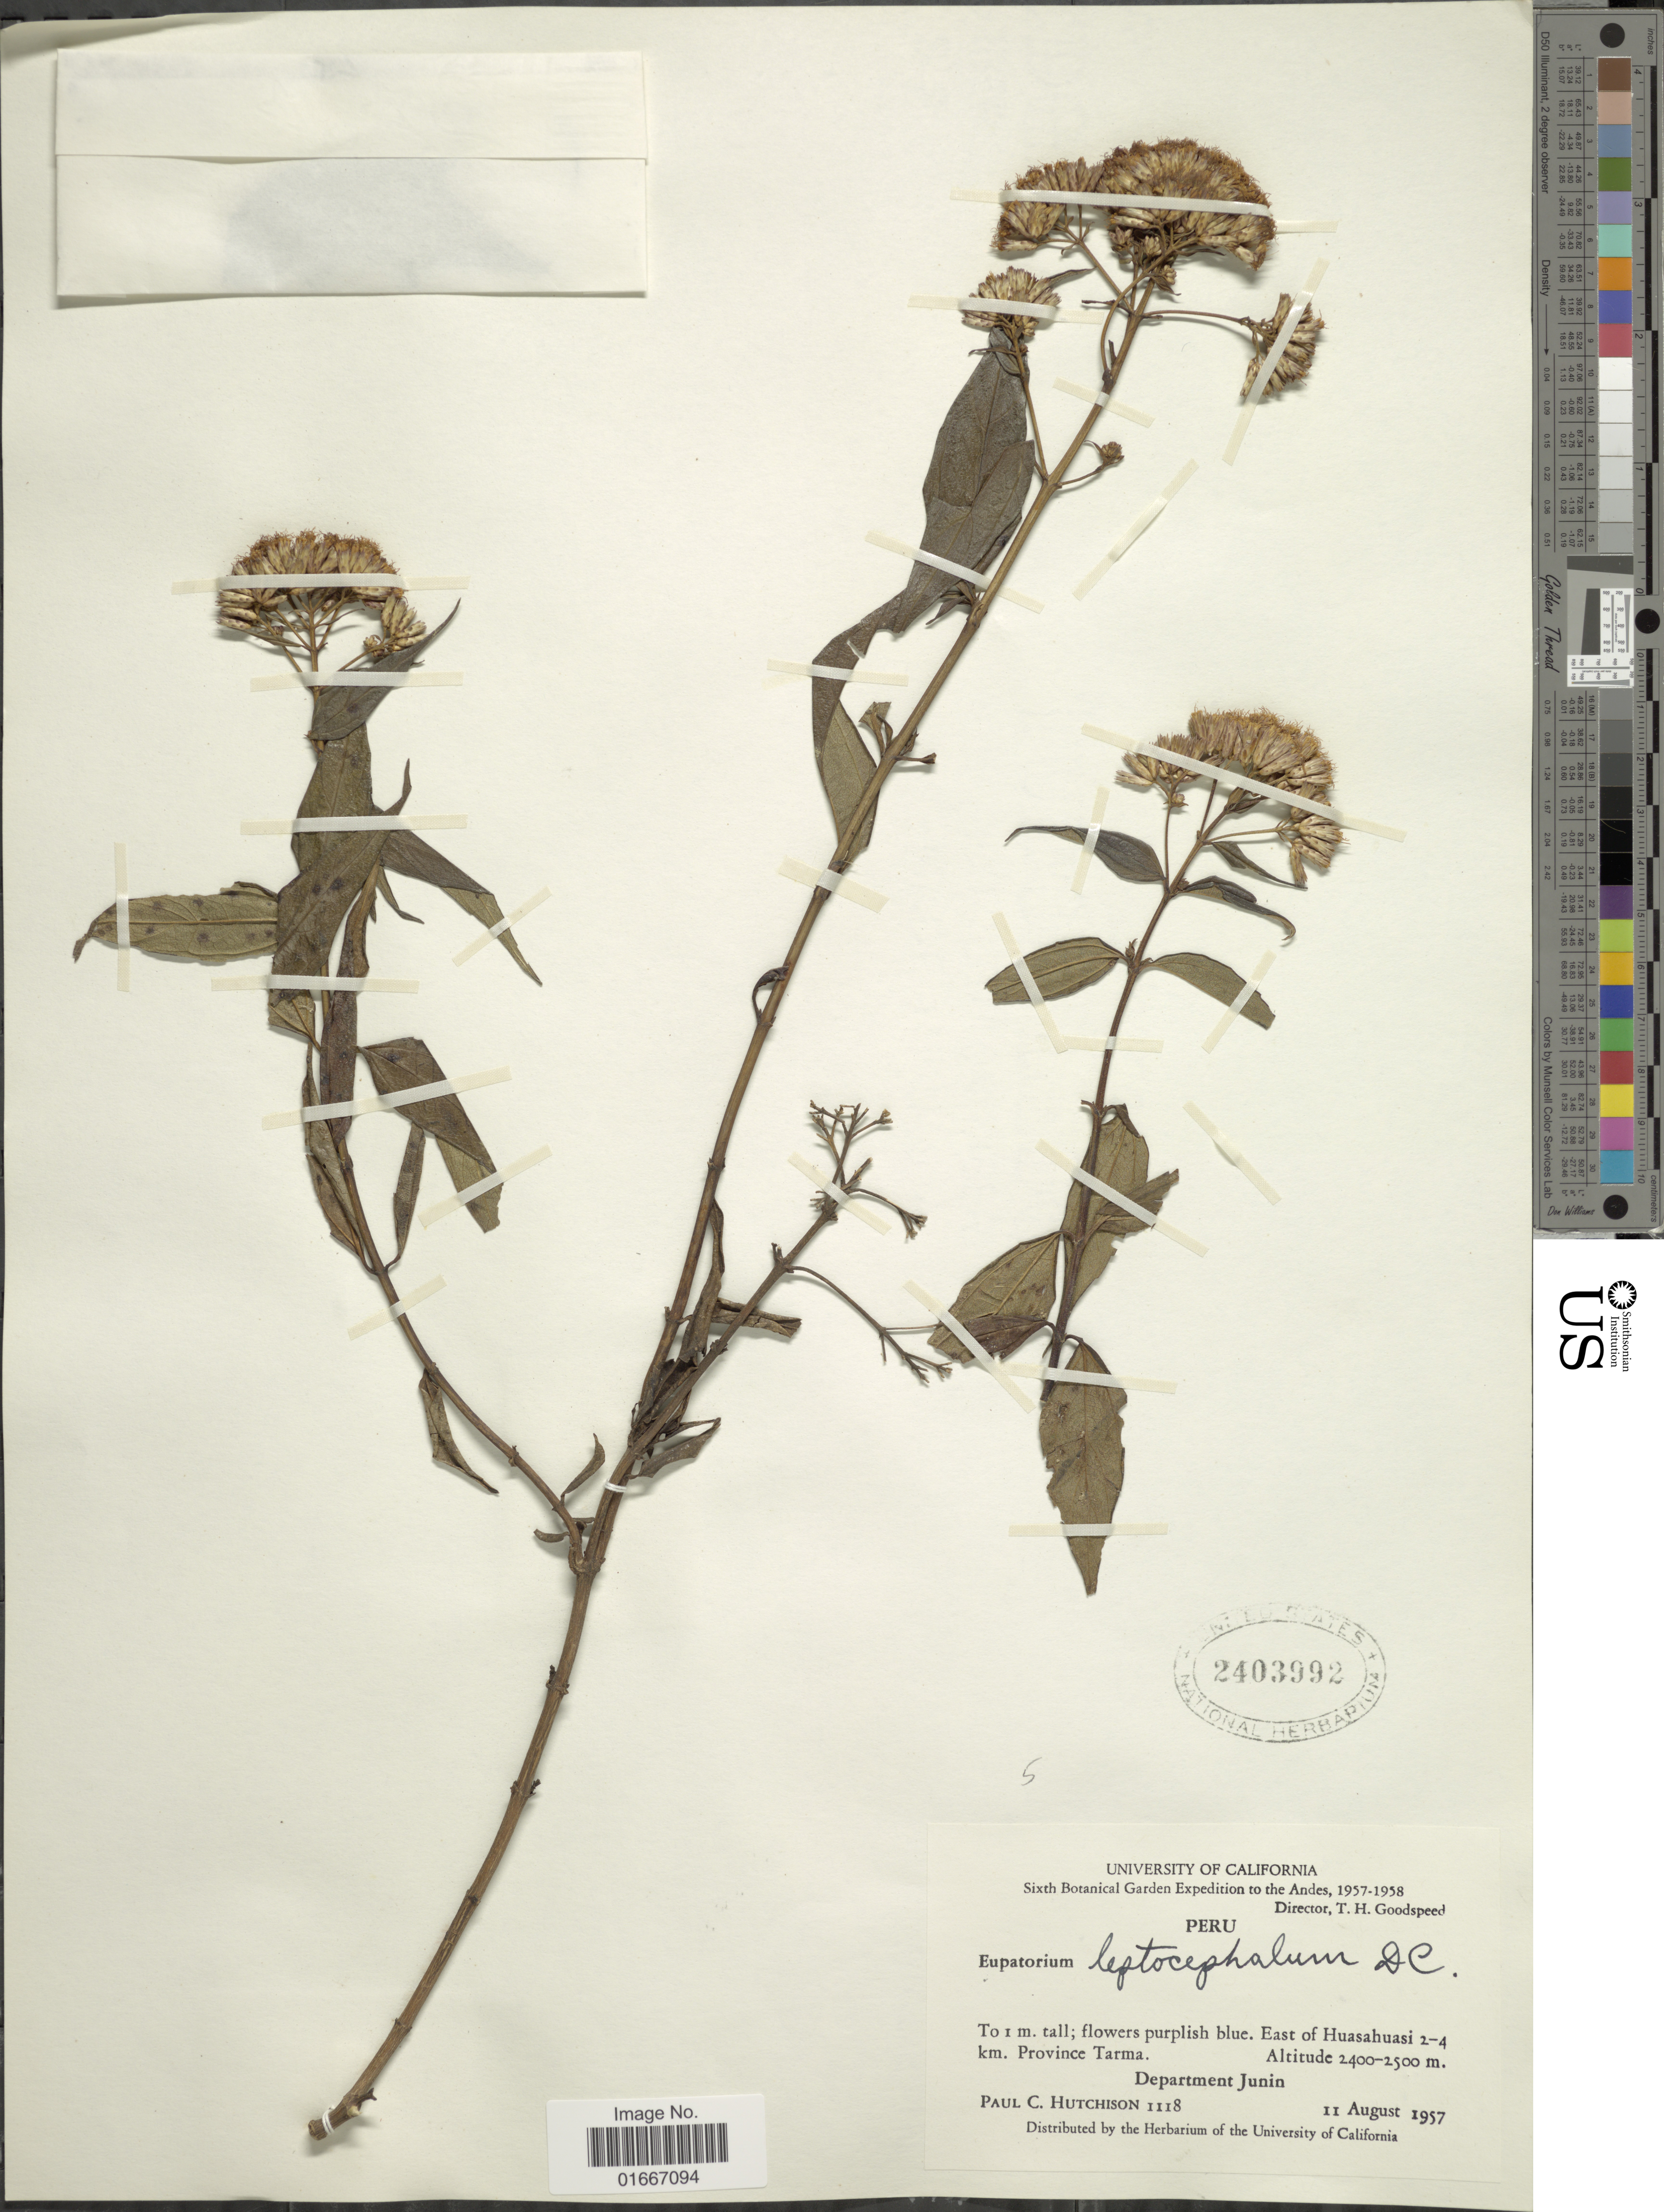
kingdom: Plantae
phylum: Tracheophyta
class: Magnoliopsida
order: Asterales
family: Asteraceae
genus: Chromolaena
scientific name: Chromolaena leptocephala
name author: (DC.) R.M. King & H. Rob.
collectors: P. C. Hutchison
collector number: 1118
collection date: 1957-08-11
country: Peru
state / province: Junín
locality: Peru. East of Huasahuasi 2-4 km. Province Tarma. Department Junin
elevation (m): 2400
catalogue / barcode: US 2403992